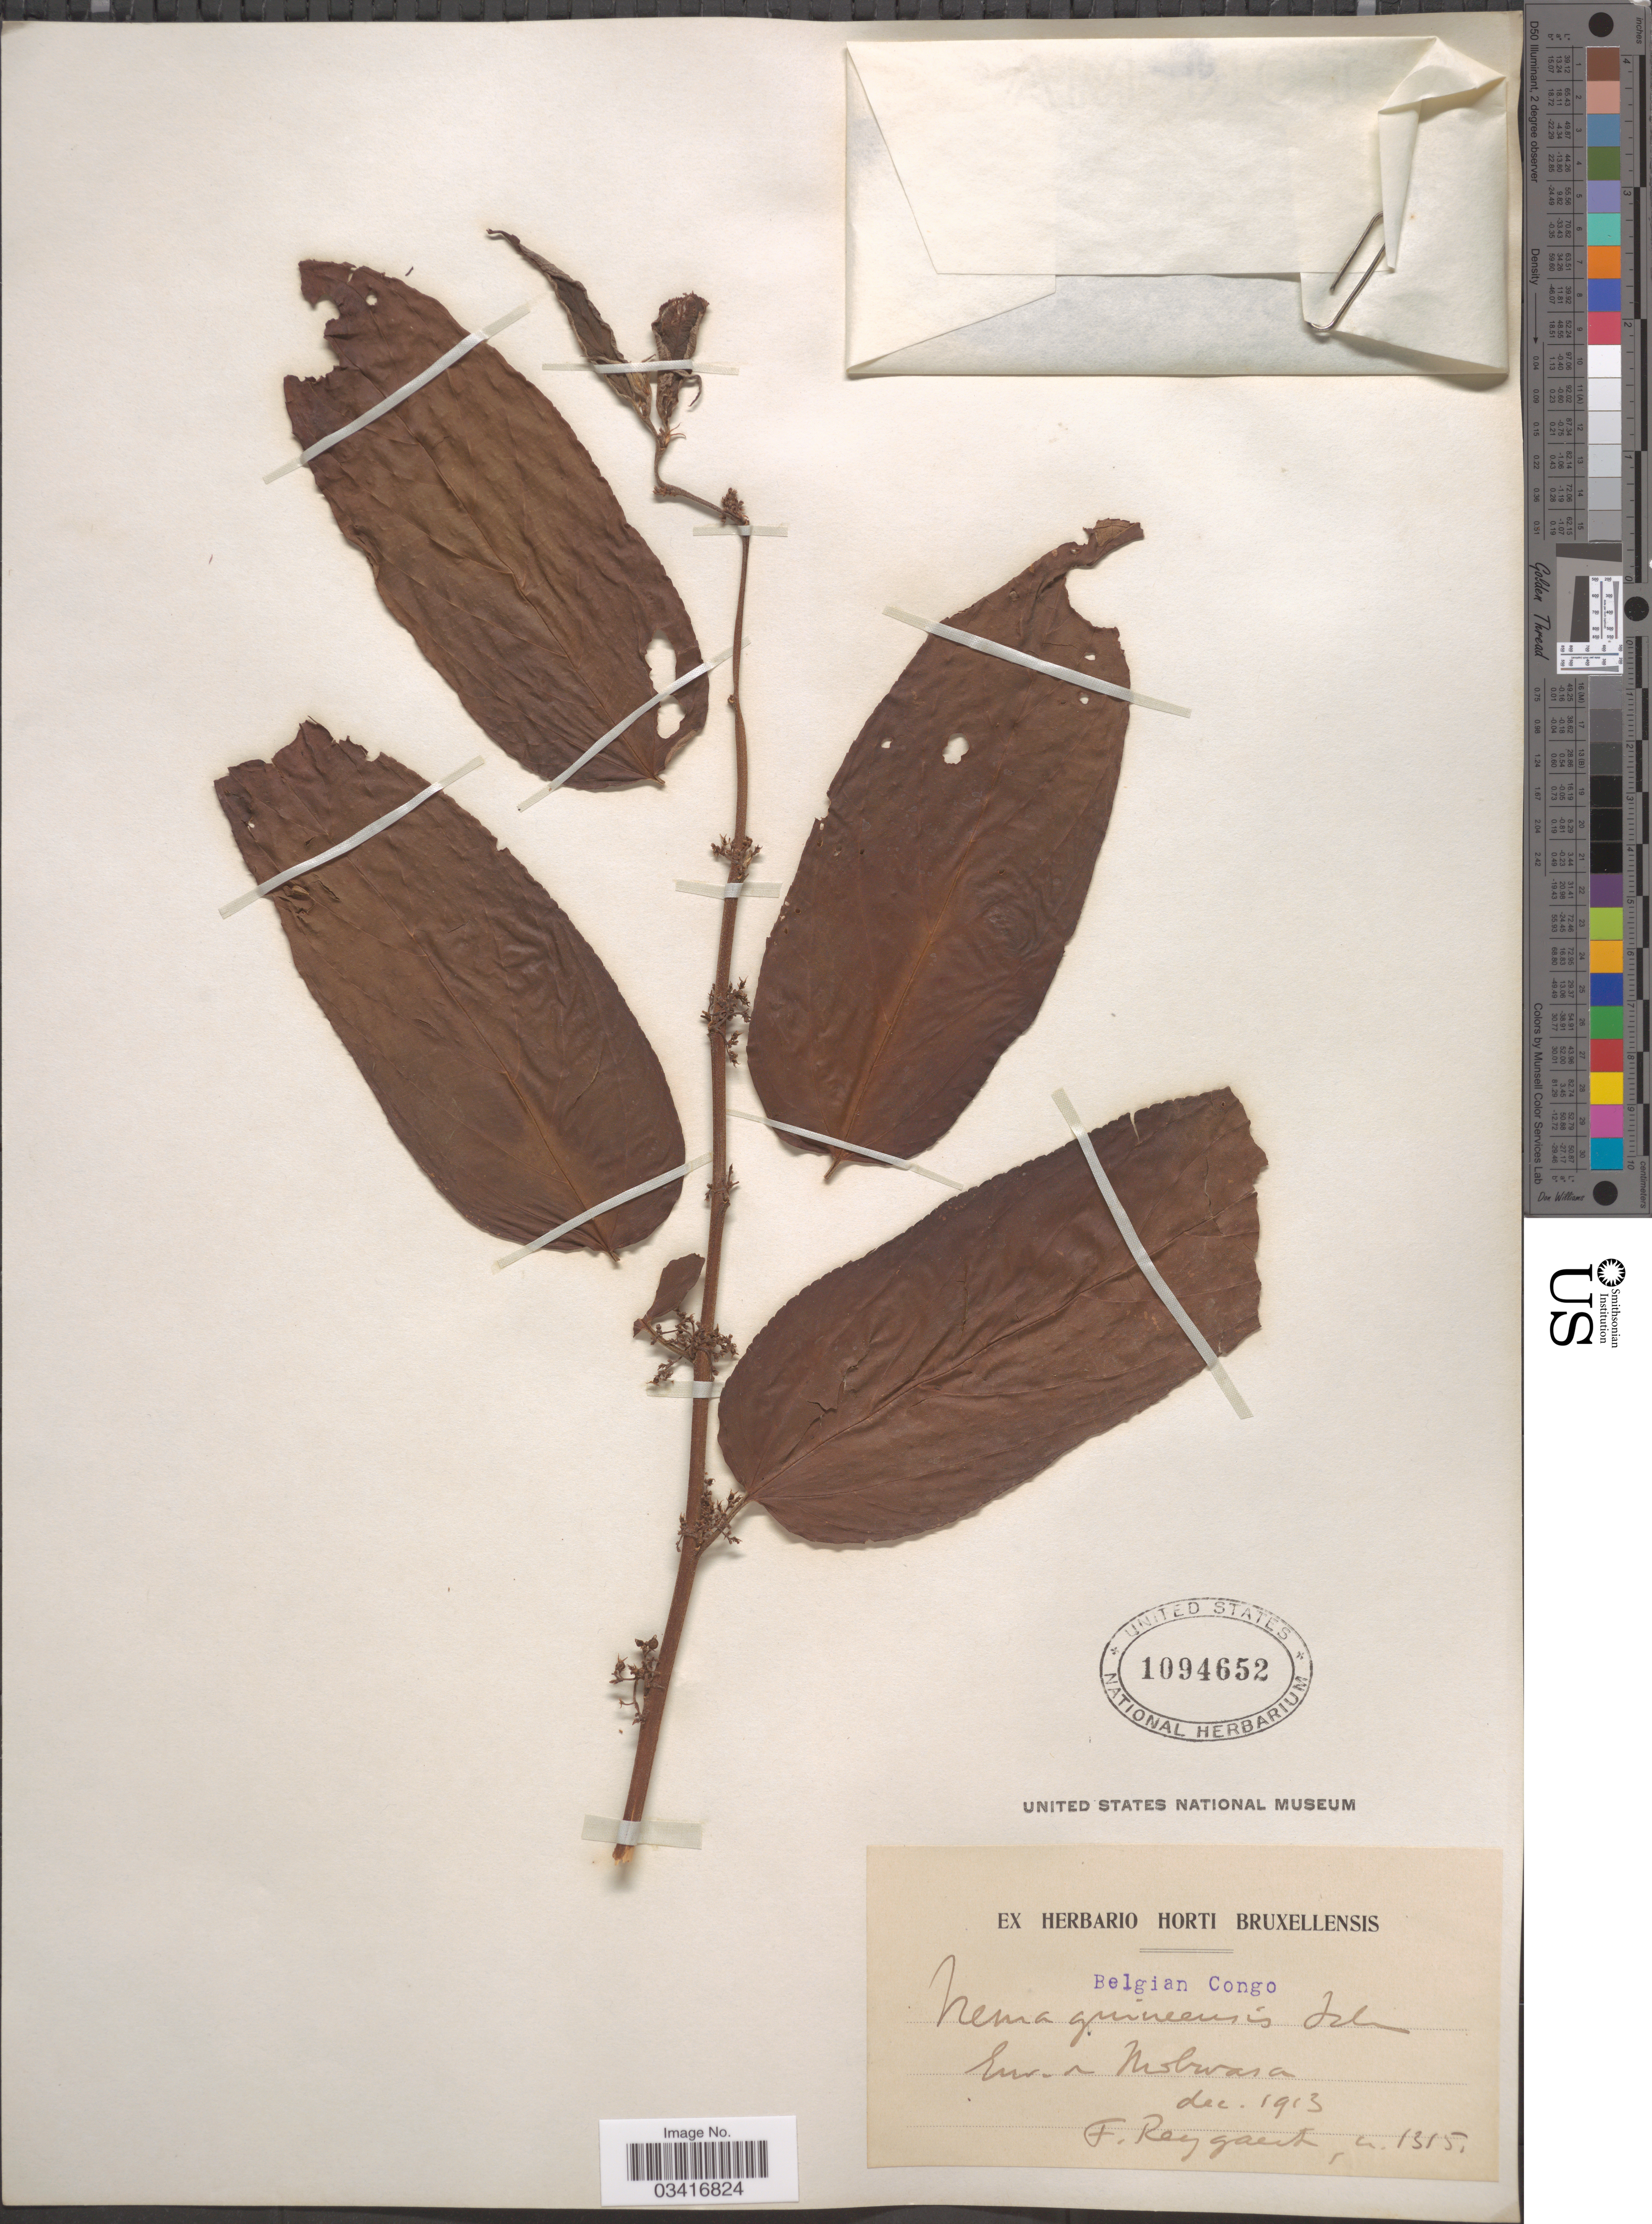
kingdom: Plantae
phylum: Tracheophyta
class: Magnoliopsida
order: Rosales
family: Cannabaceae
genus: Trema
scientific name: Trema guineense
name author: (Schumach. & Thonn.) Ficalho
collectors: F. Reygaert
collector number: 1315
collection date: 1913-12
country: Congo, Democratic Republic of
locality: Belgian Congo. Env. in Mobwasa.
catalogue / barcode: US 1094652